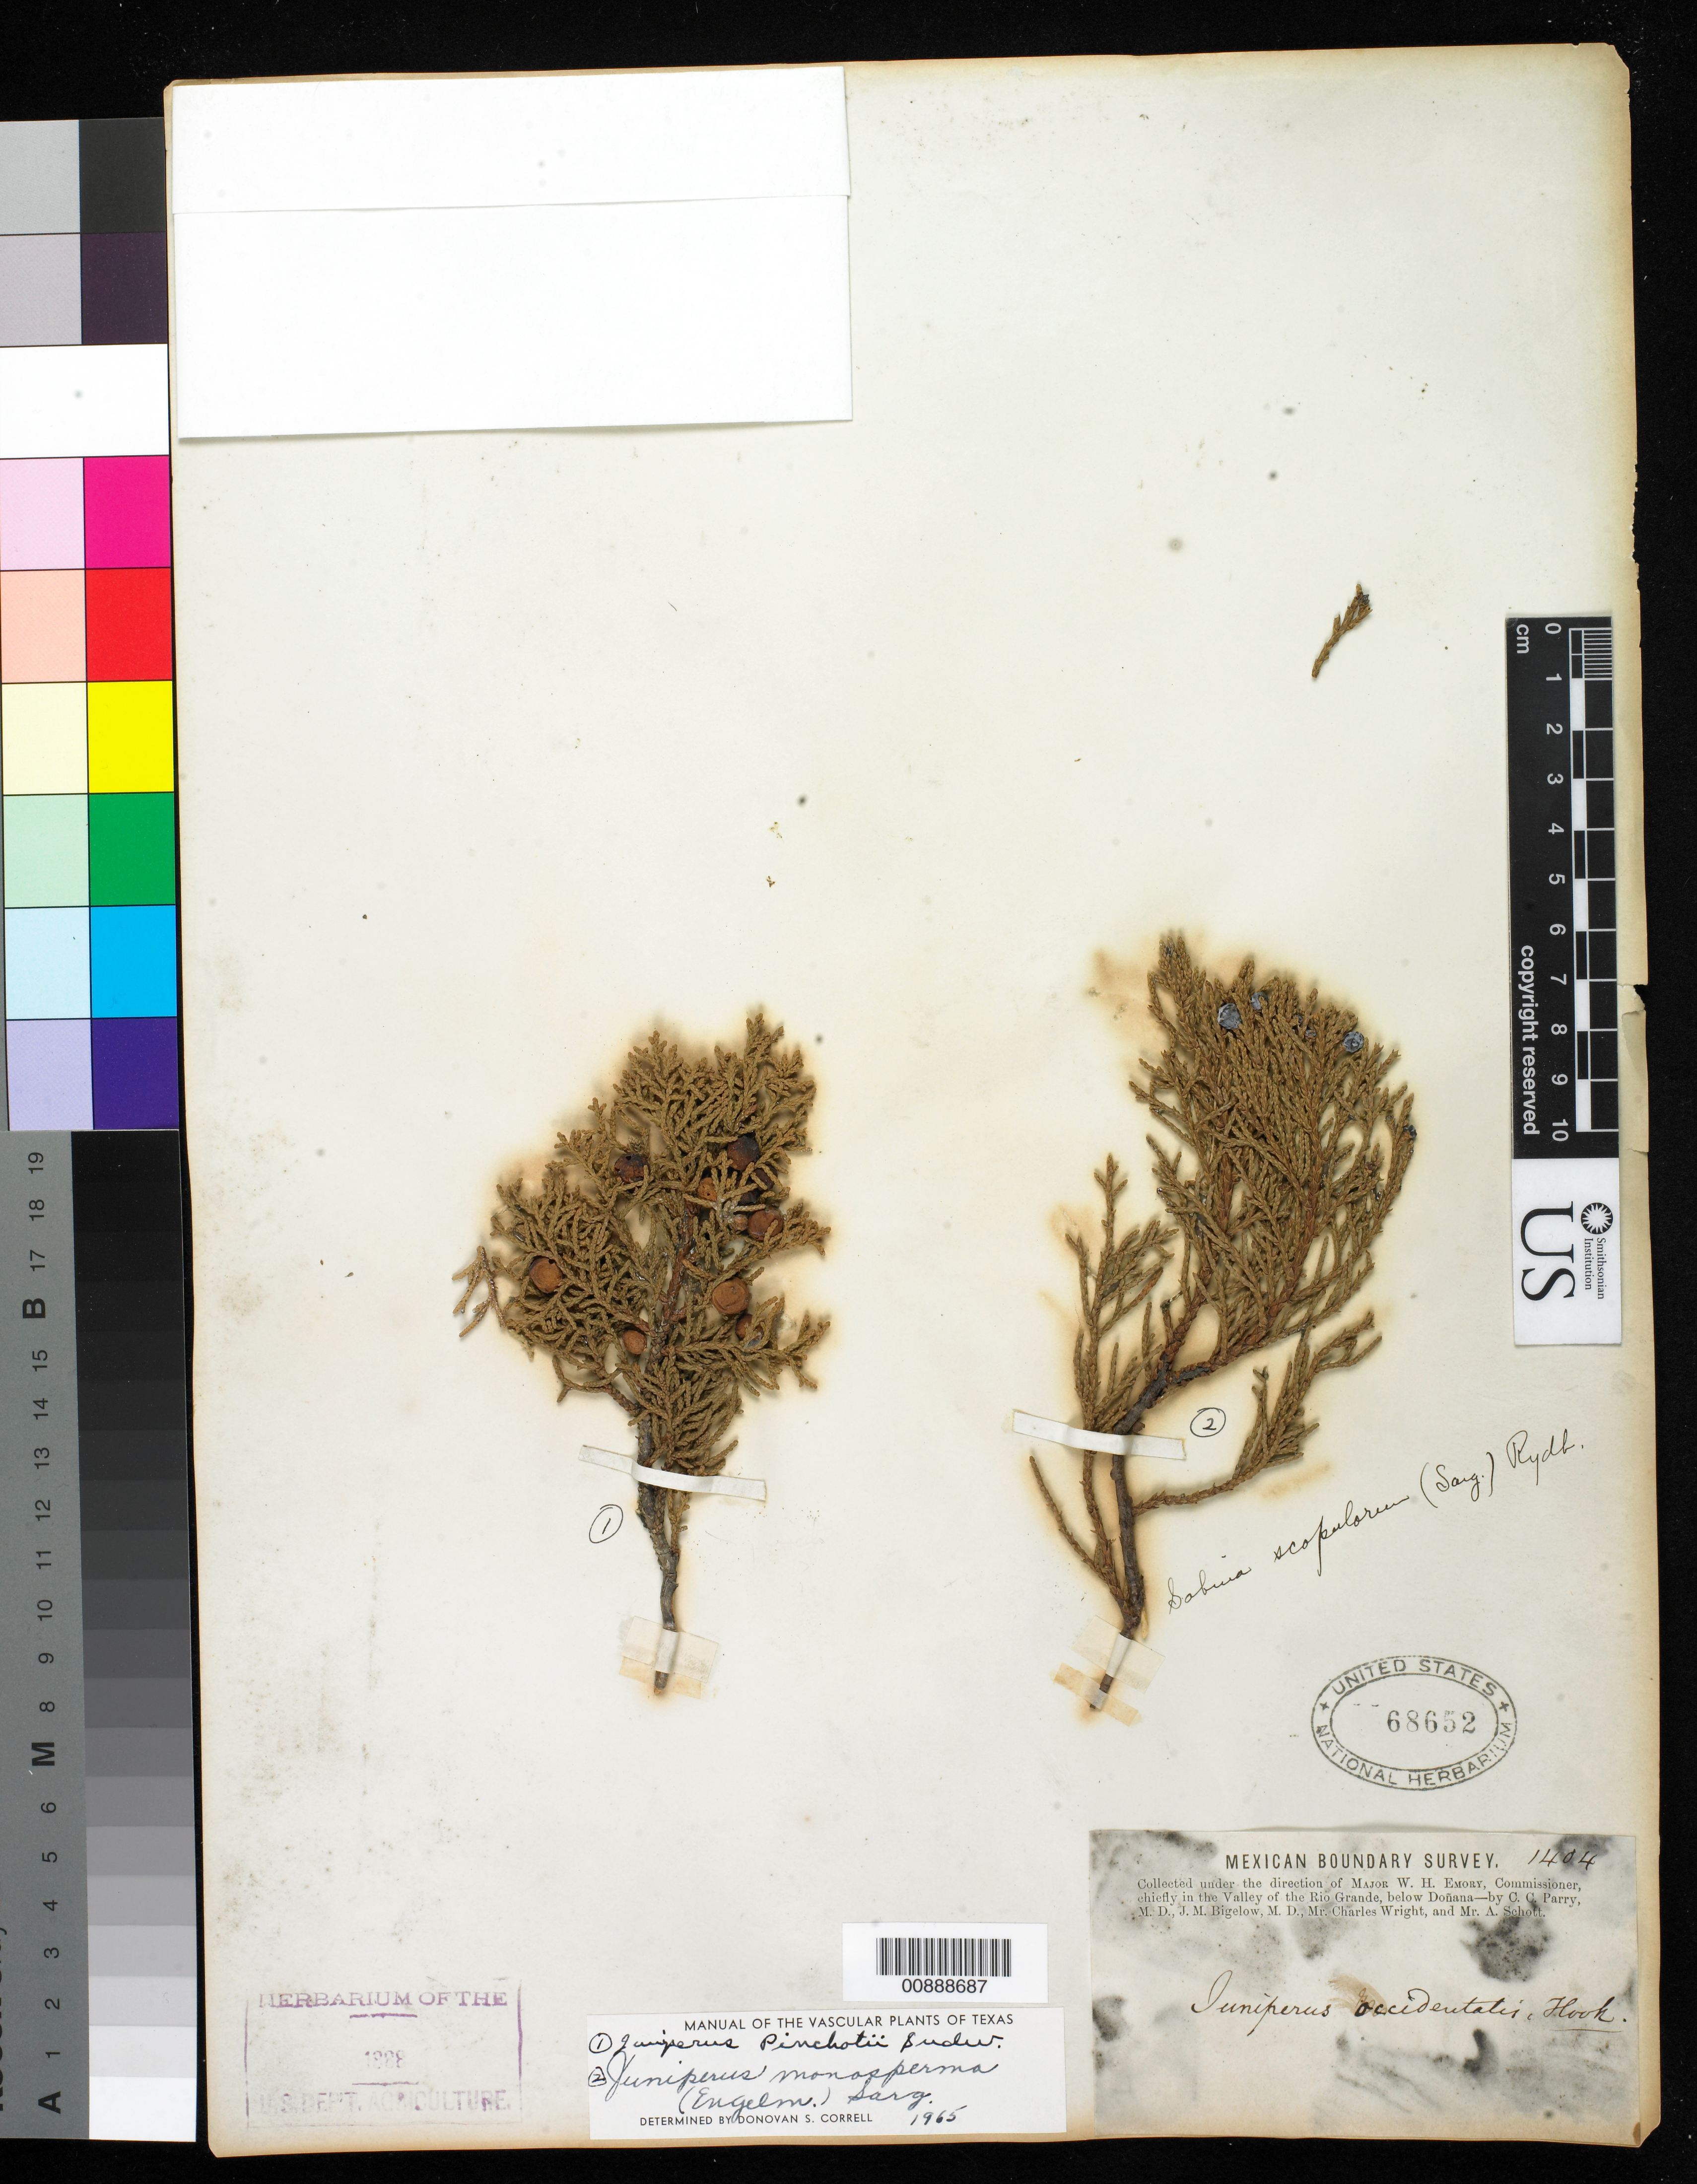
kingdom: Plantae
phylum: Tracheophyta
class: Pinopsida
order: Pinales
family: Cupressaceae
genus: Juniperus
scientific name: Juniperus monosperma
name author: (Engelm.) Sarg.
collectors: C. C. Parry, J. M. Bigelow, C. Wright & A. C. V. Schott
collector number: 1404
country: United States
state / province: New Mexico / Texas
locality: Valley of the Rio Grande, below Doñana.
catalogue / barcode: US 68652